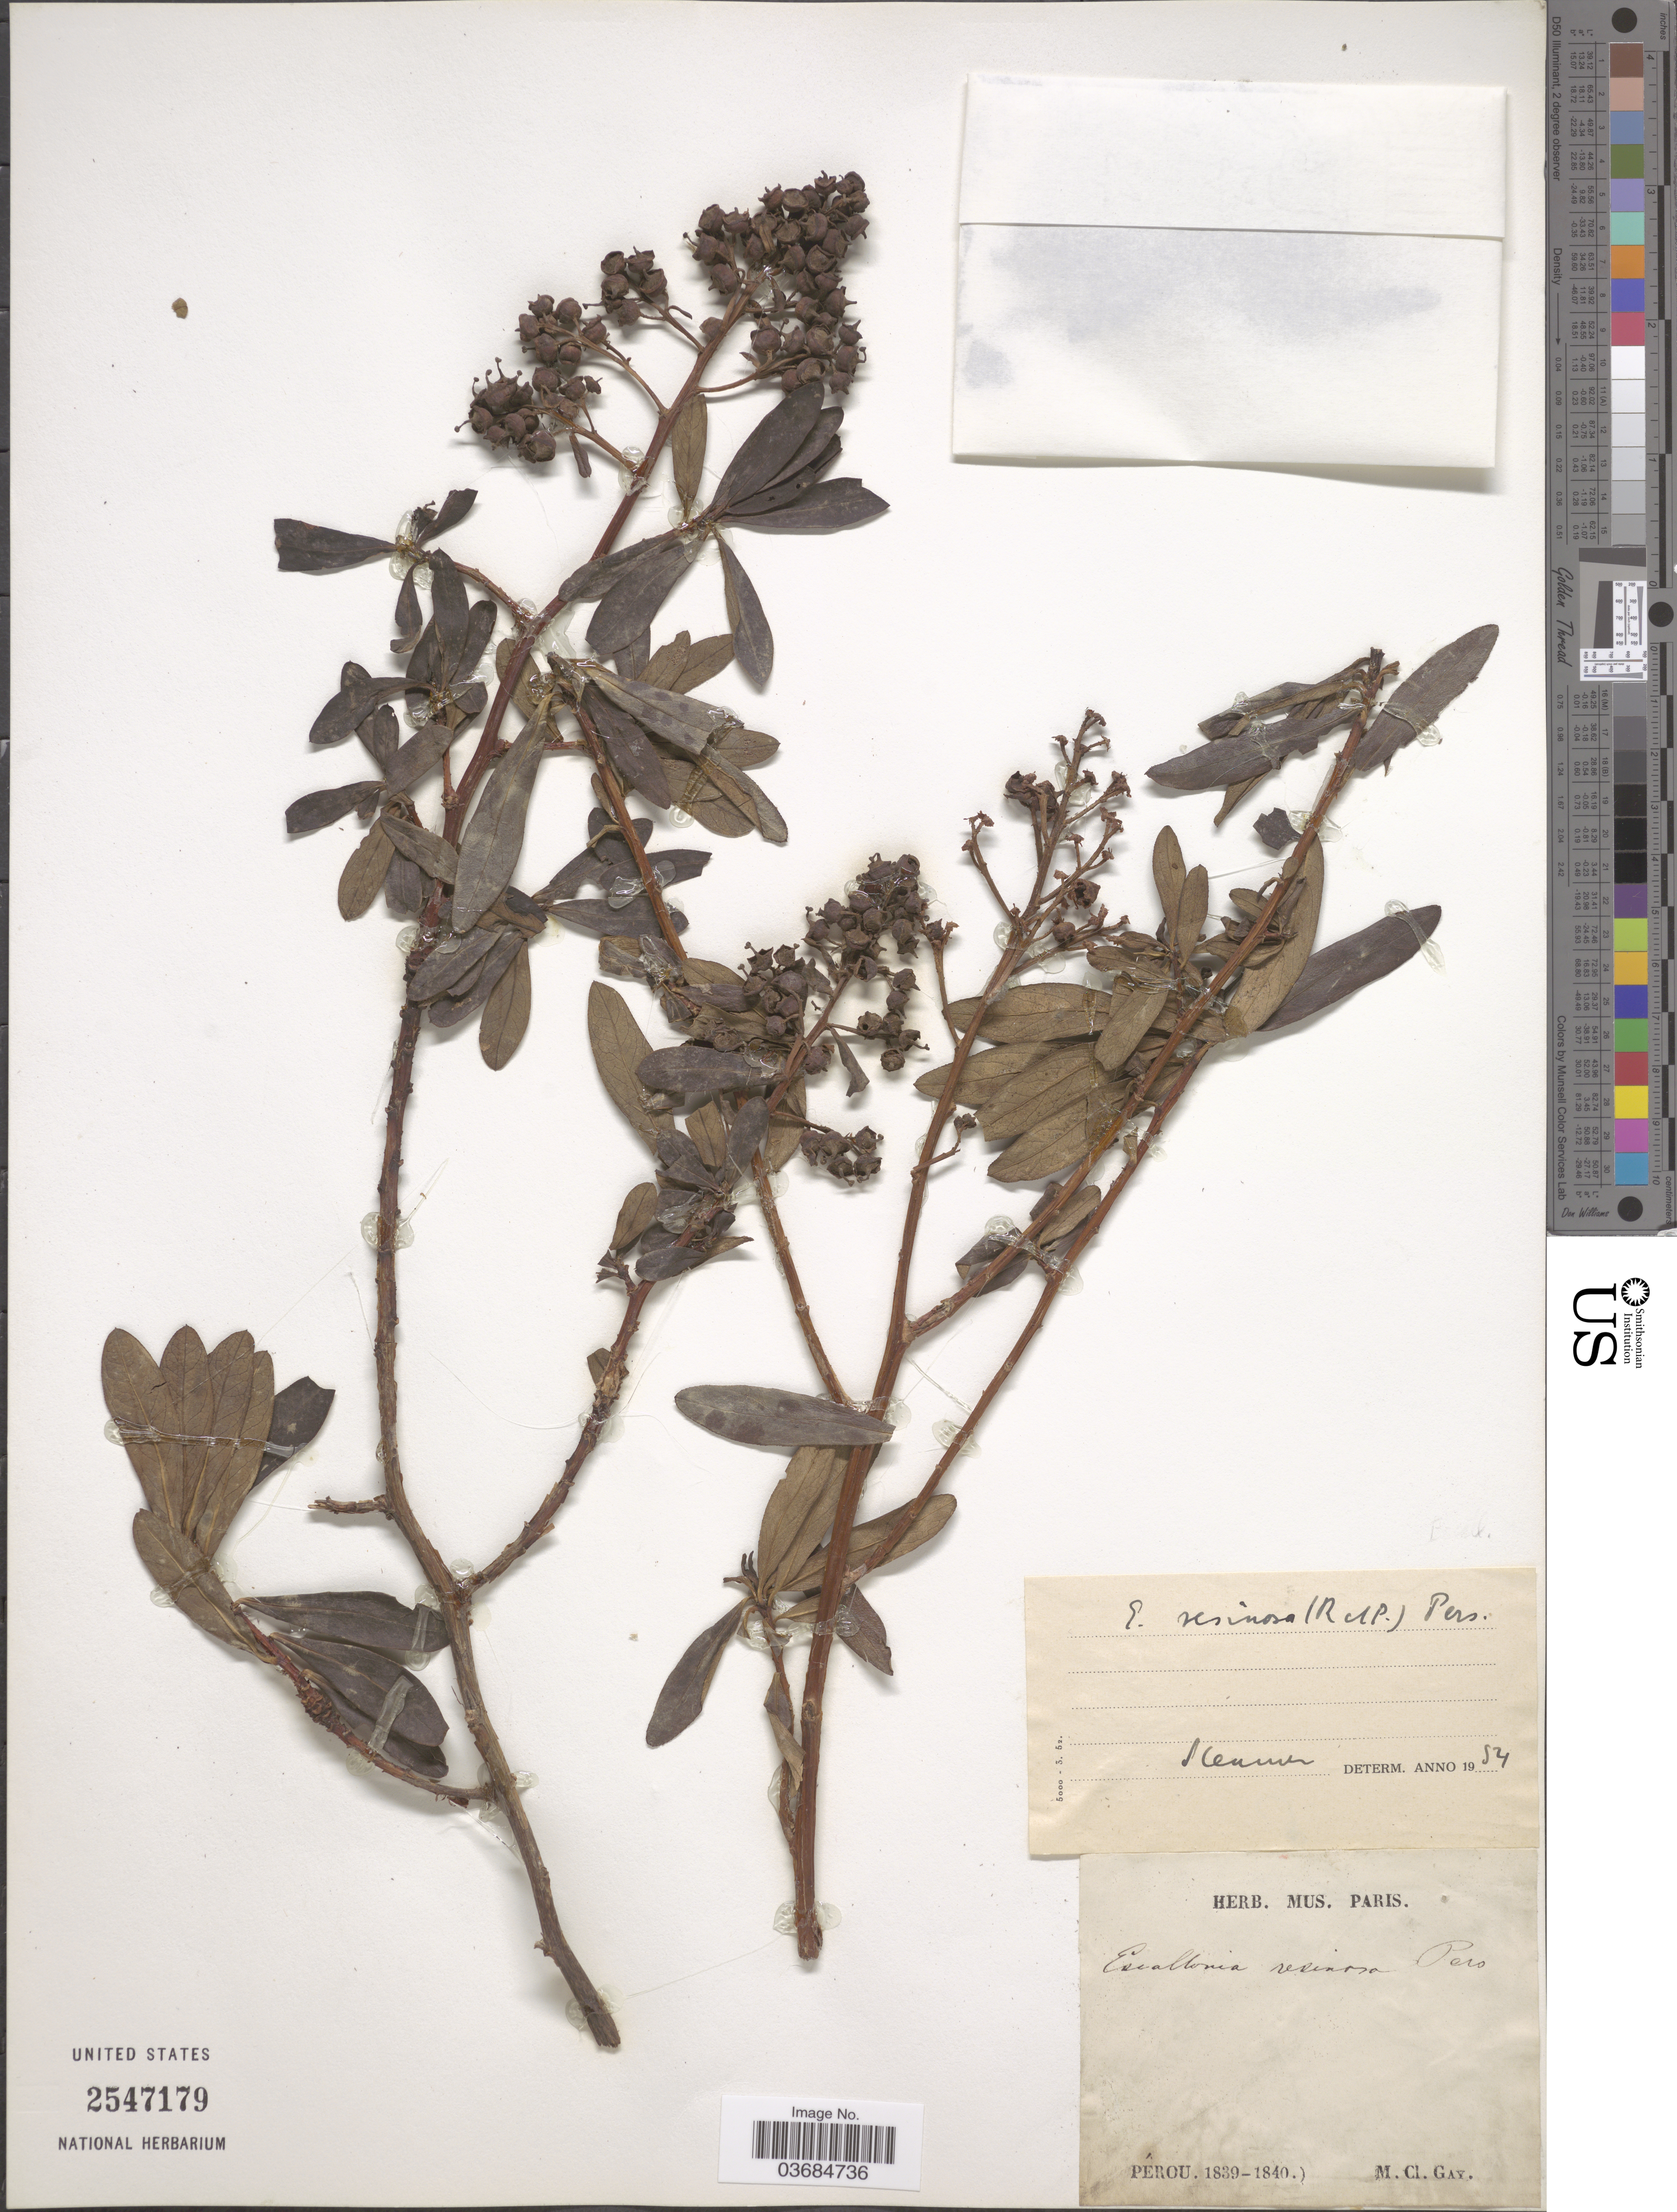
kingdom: Plantae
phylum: Tracheophyta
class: Magnoliopsida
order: Escalloniales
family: Escalloniaceae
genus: Escallonia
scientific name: Escallonia resinosa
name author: (Ruiz & Pav.) Pers.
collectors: M. Gay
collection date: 1839/1840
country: Peru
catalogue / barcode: US 2547179